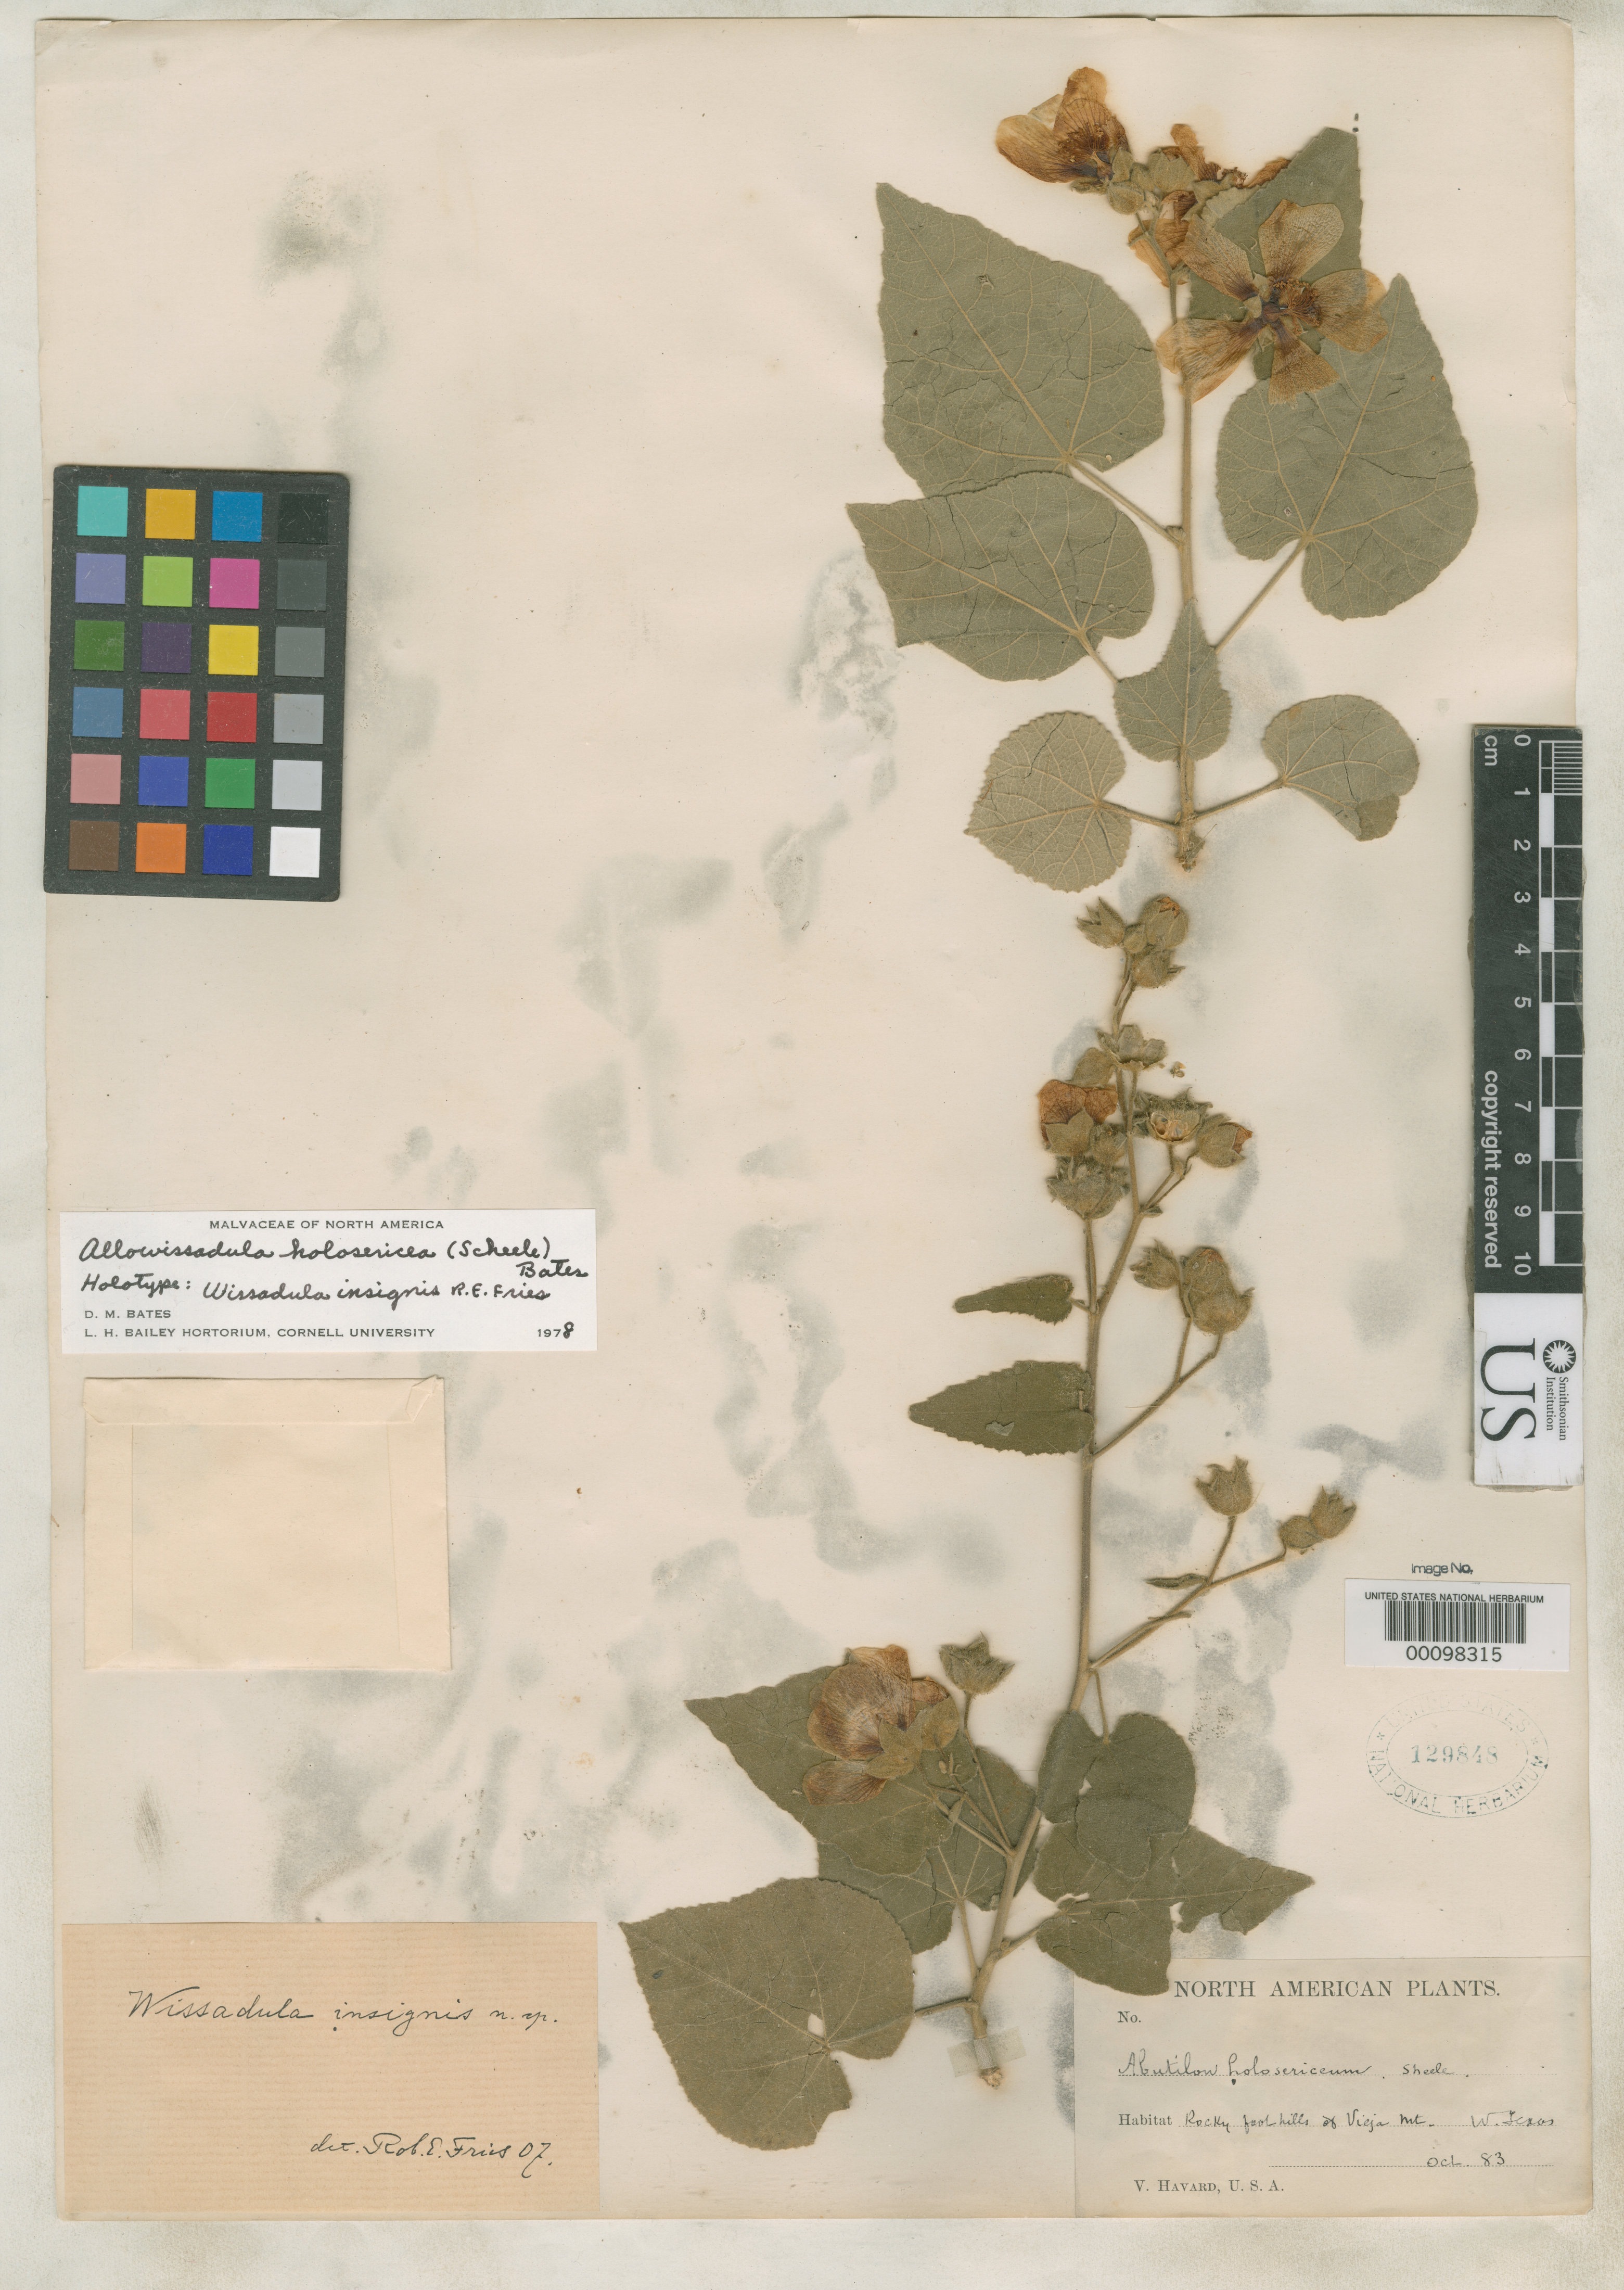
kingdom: Plantae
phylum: Tracheophyta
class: Magnoliopsida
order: Malvales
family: Malvaceae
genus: Wissadula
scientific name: Wissadula insignis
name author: R.E. Fr.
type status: Type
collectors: V. Havard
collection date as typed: Oct 1883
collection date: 1883-10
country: United States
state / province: Texas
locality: Foothills of Vieja Mt.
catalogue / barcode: US 129848